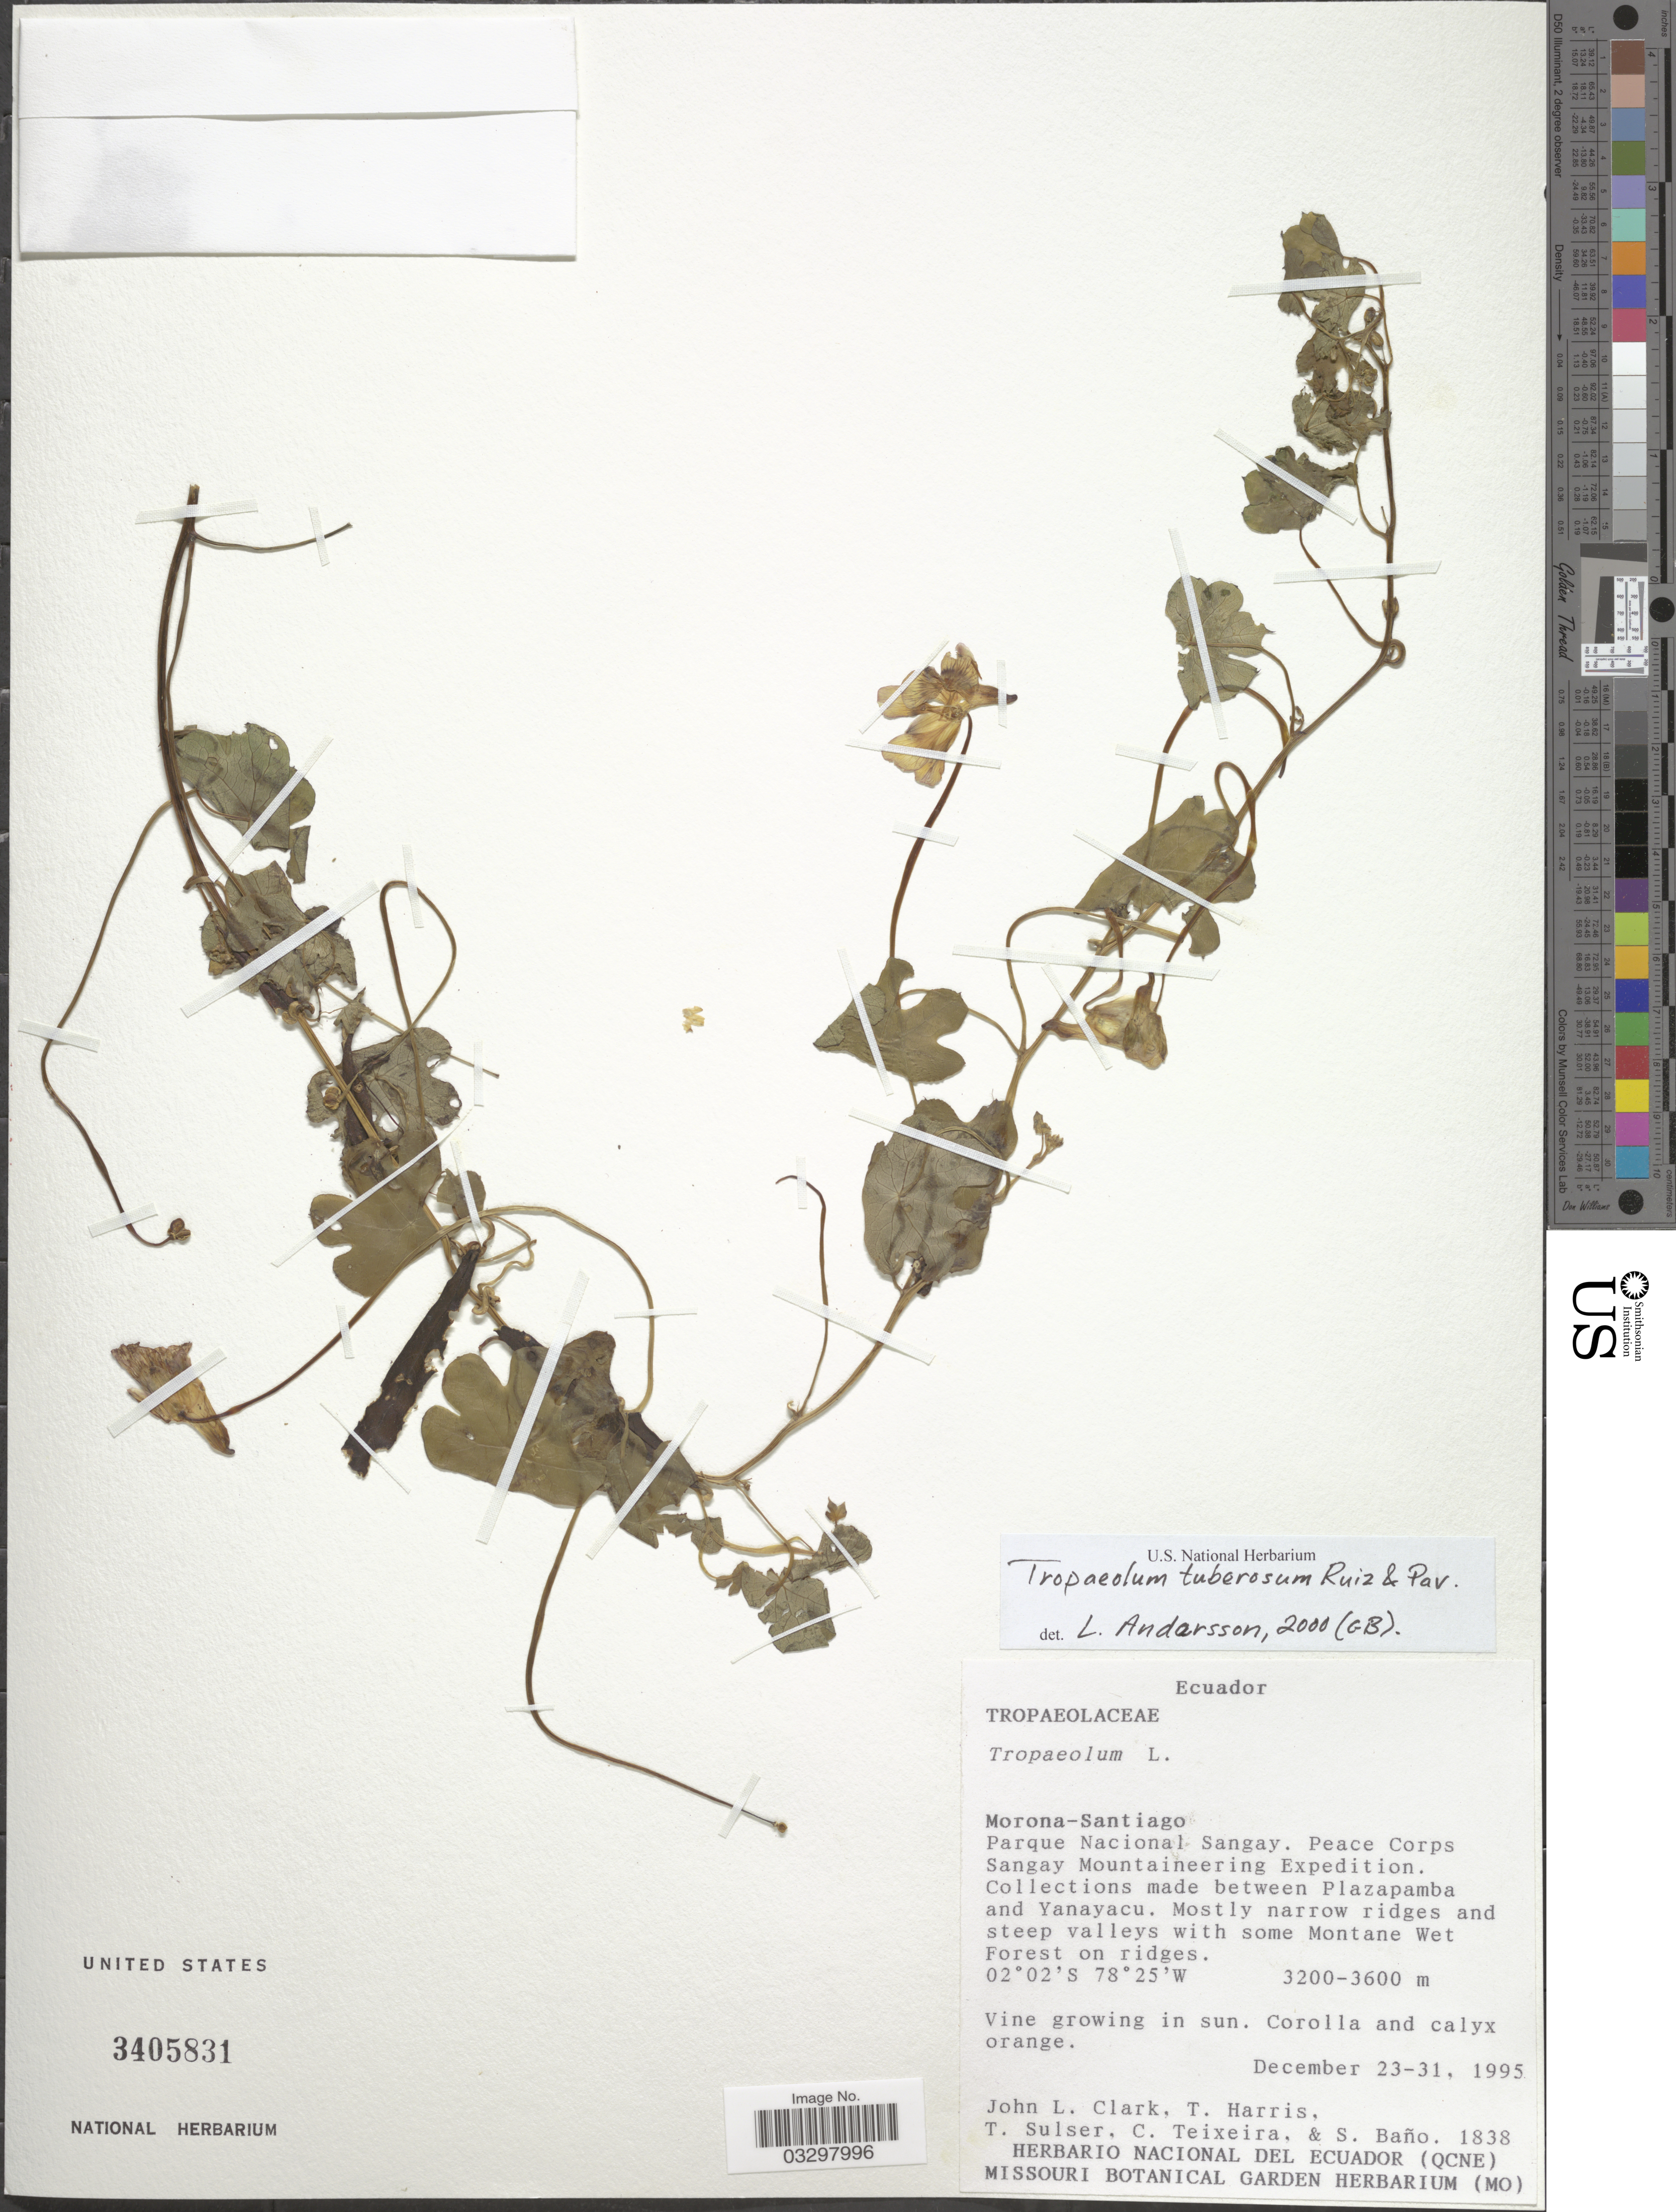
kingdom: Plantae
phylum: Tracheophyta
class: Magnoliopsida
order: Brassicales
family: Tropaeolaceae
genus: Tropaeolum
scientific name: Tropaeolum tuberosum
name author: Ruiz & Pav.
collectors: J. L. Clark, T. Harris, T. Sulser, C. Teixeira & S. Bano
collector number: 1838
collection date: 1995-12-23/1995-12-31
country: Ecuador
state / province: Morona-Santiago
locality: Parque Nacional Sangay. Peace Corps Sangay Mountaineering Expedition. Between Plazapamba and Yanayacu.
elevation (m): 3200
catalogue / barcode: US 3405831